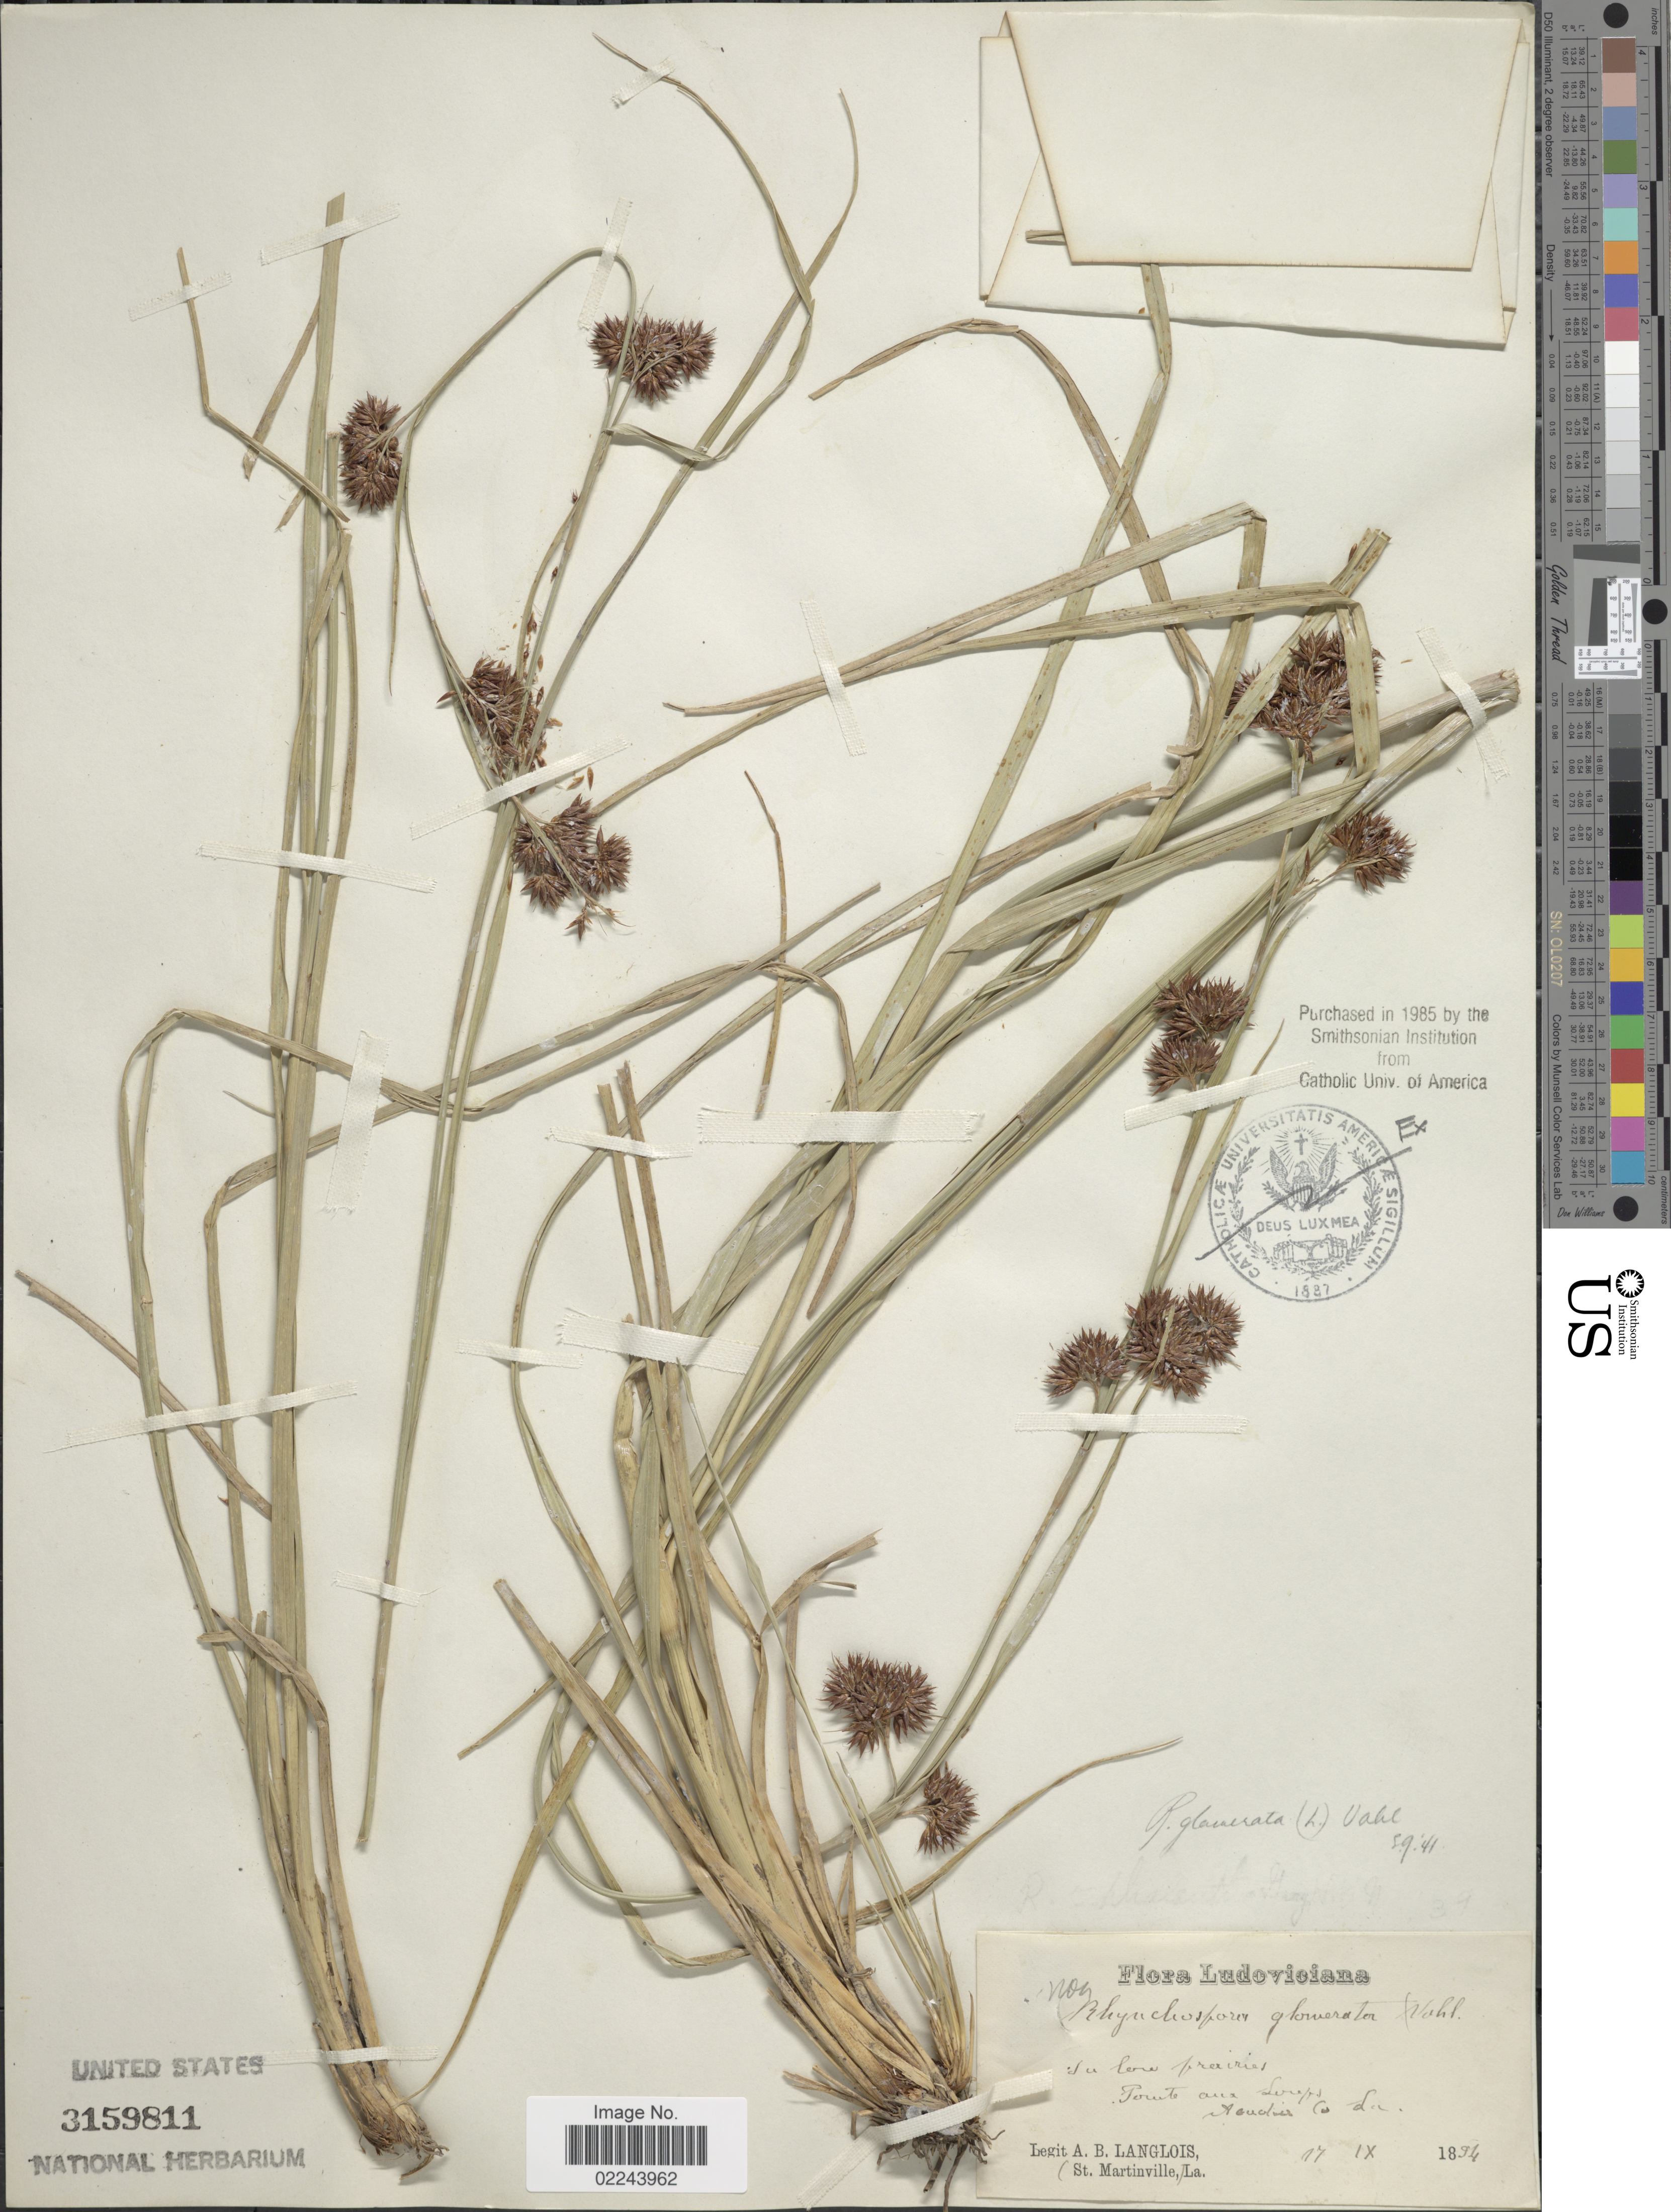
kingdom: Plantae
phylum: Tracheophyta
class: Liliopsida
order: Poales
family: Cyperaceae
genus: Rhynchospora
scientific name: Rhynchospora glomerata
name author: (L.) Vahl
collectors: A. Langlois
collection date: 1894-09-17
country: United States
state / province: Louisiana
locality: Ludoviciana, Acadia Co, La.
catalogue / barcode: US 3159811